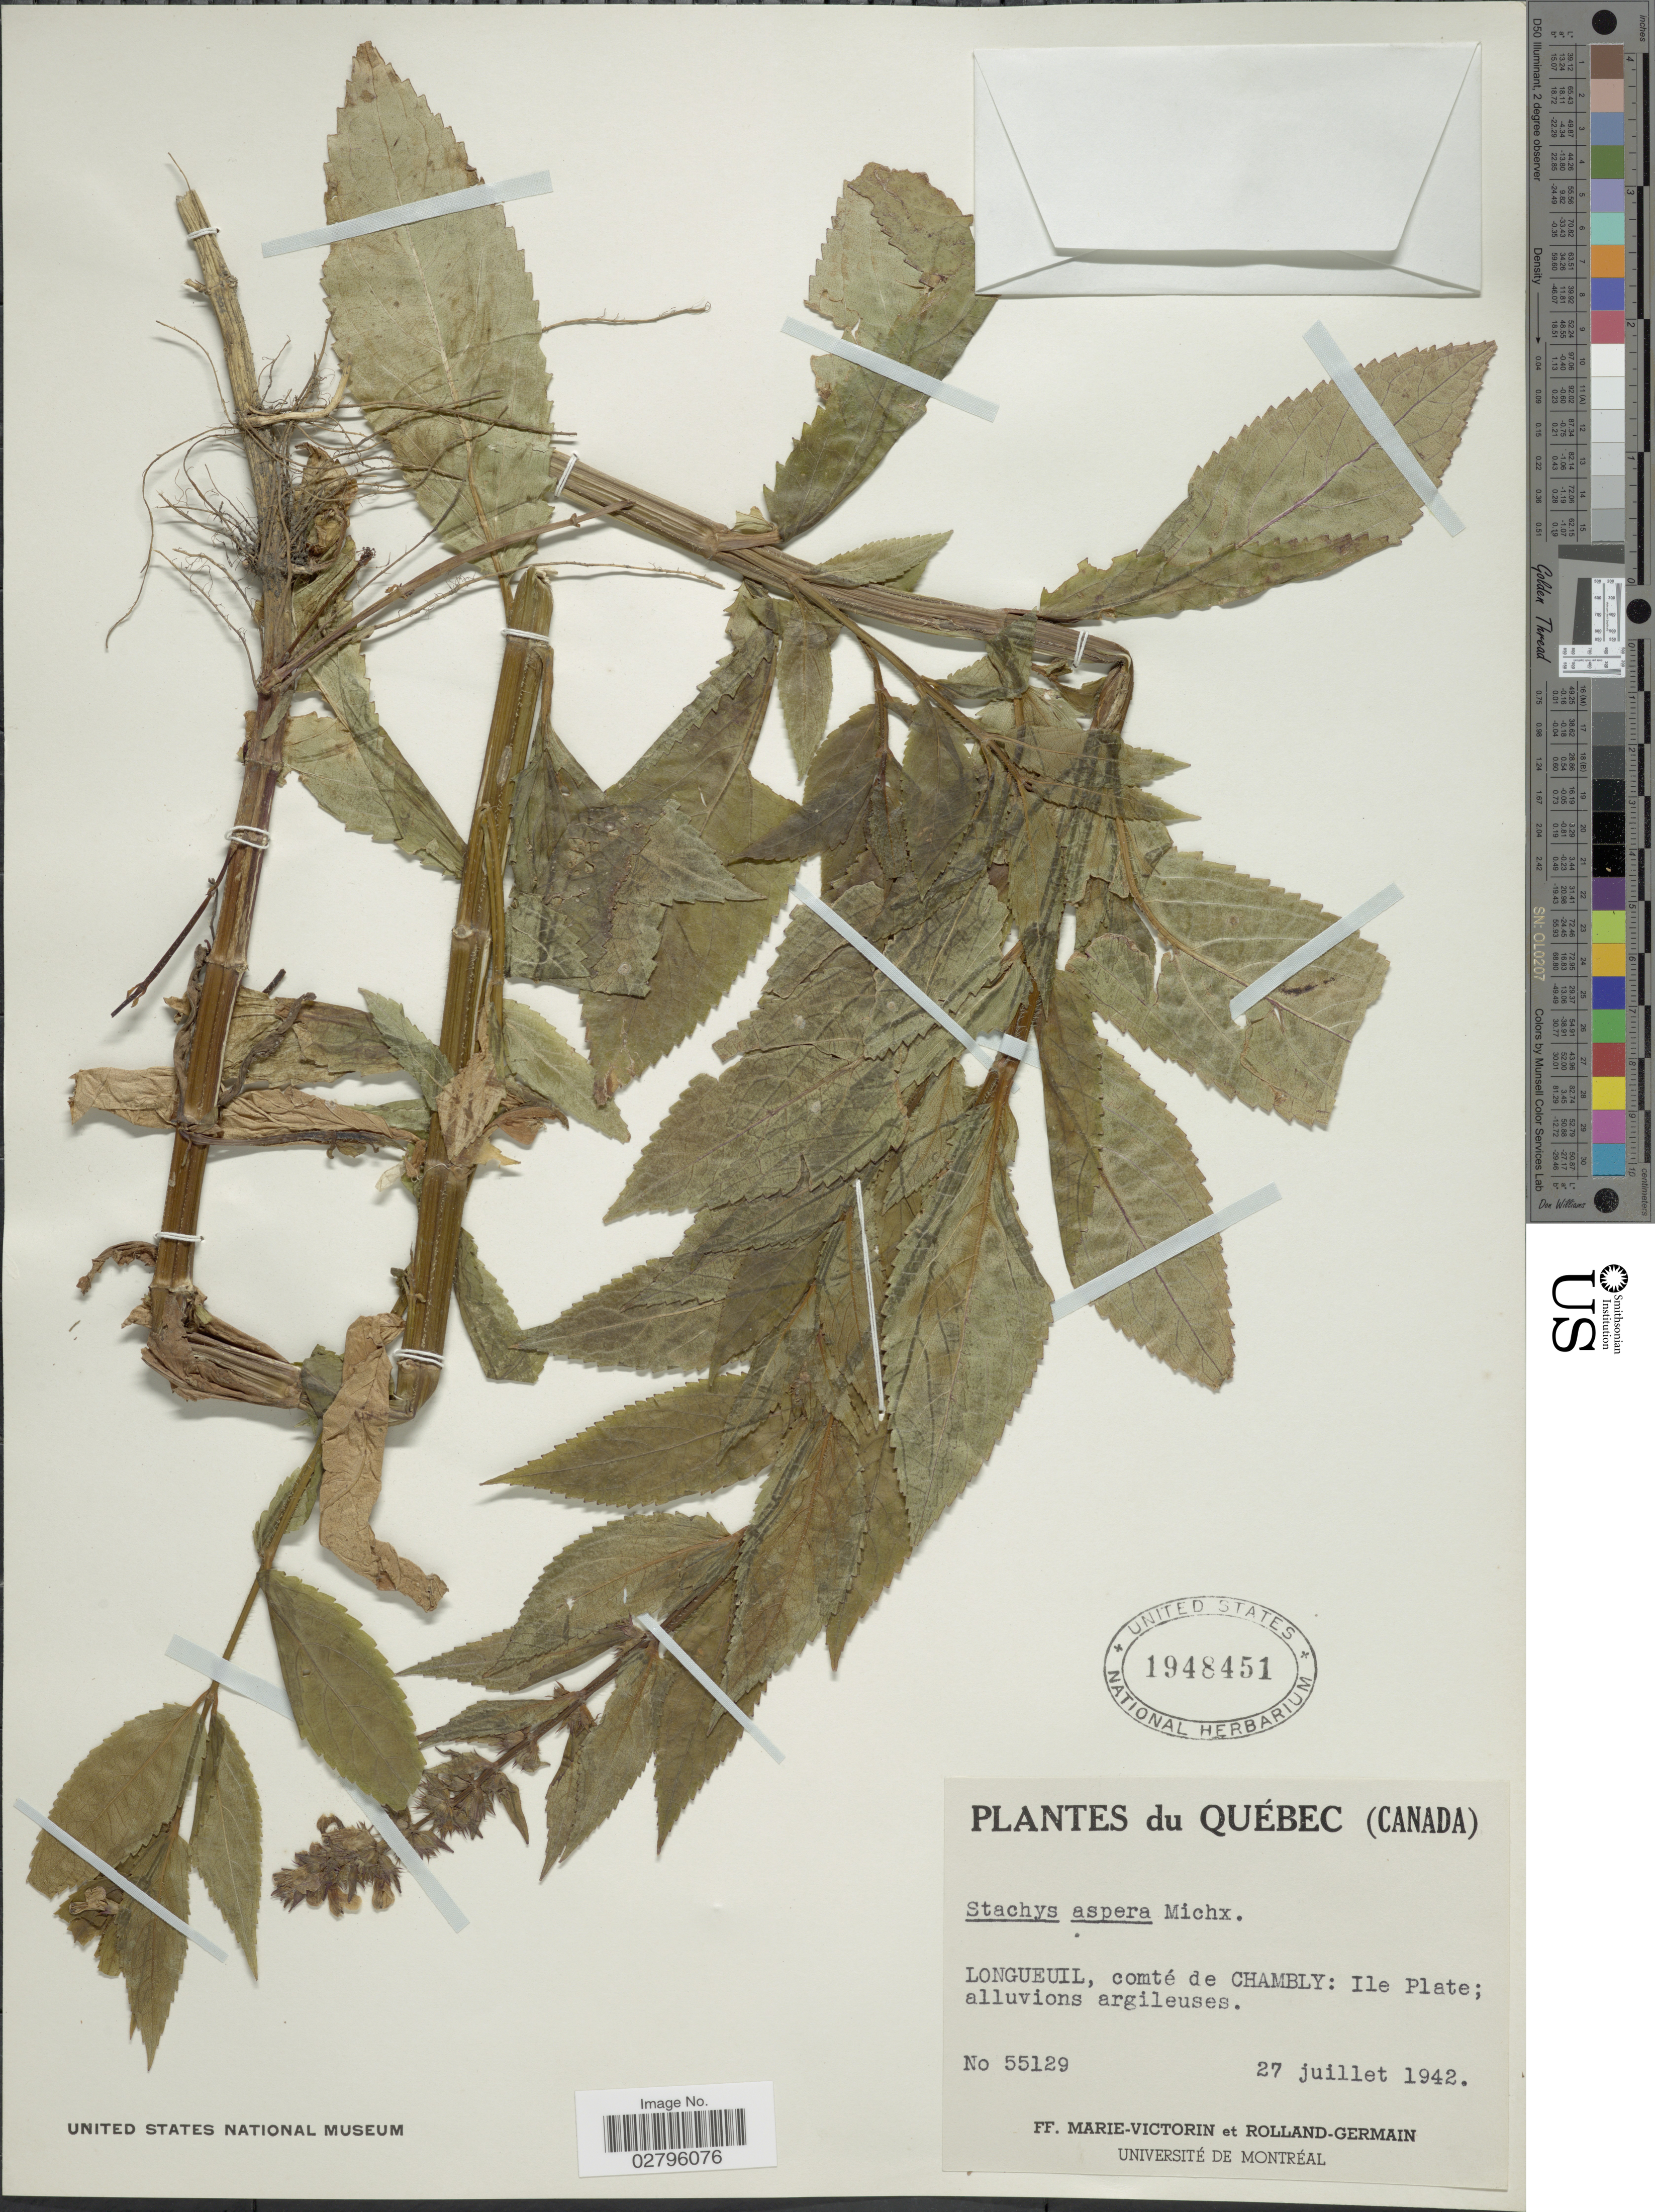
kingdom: Plantae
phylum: Tracheophyta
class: Magnoliopsida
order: Lamiales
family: Lamiaceae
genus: Stachys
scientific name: Stachys aspera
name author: Michx.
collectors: F. Marie-Victorin & Rolland-Germain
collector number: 55129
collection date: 1942-07-27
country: Canada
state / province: Quebec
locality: Longueuil, comté de Chambly: Ile Plate.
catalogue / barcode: US 1948451